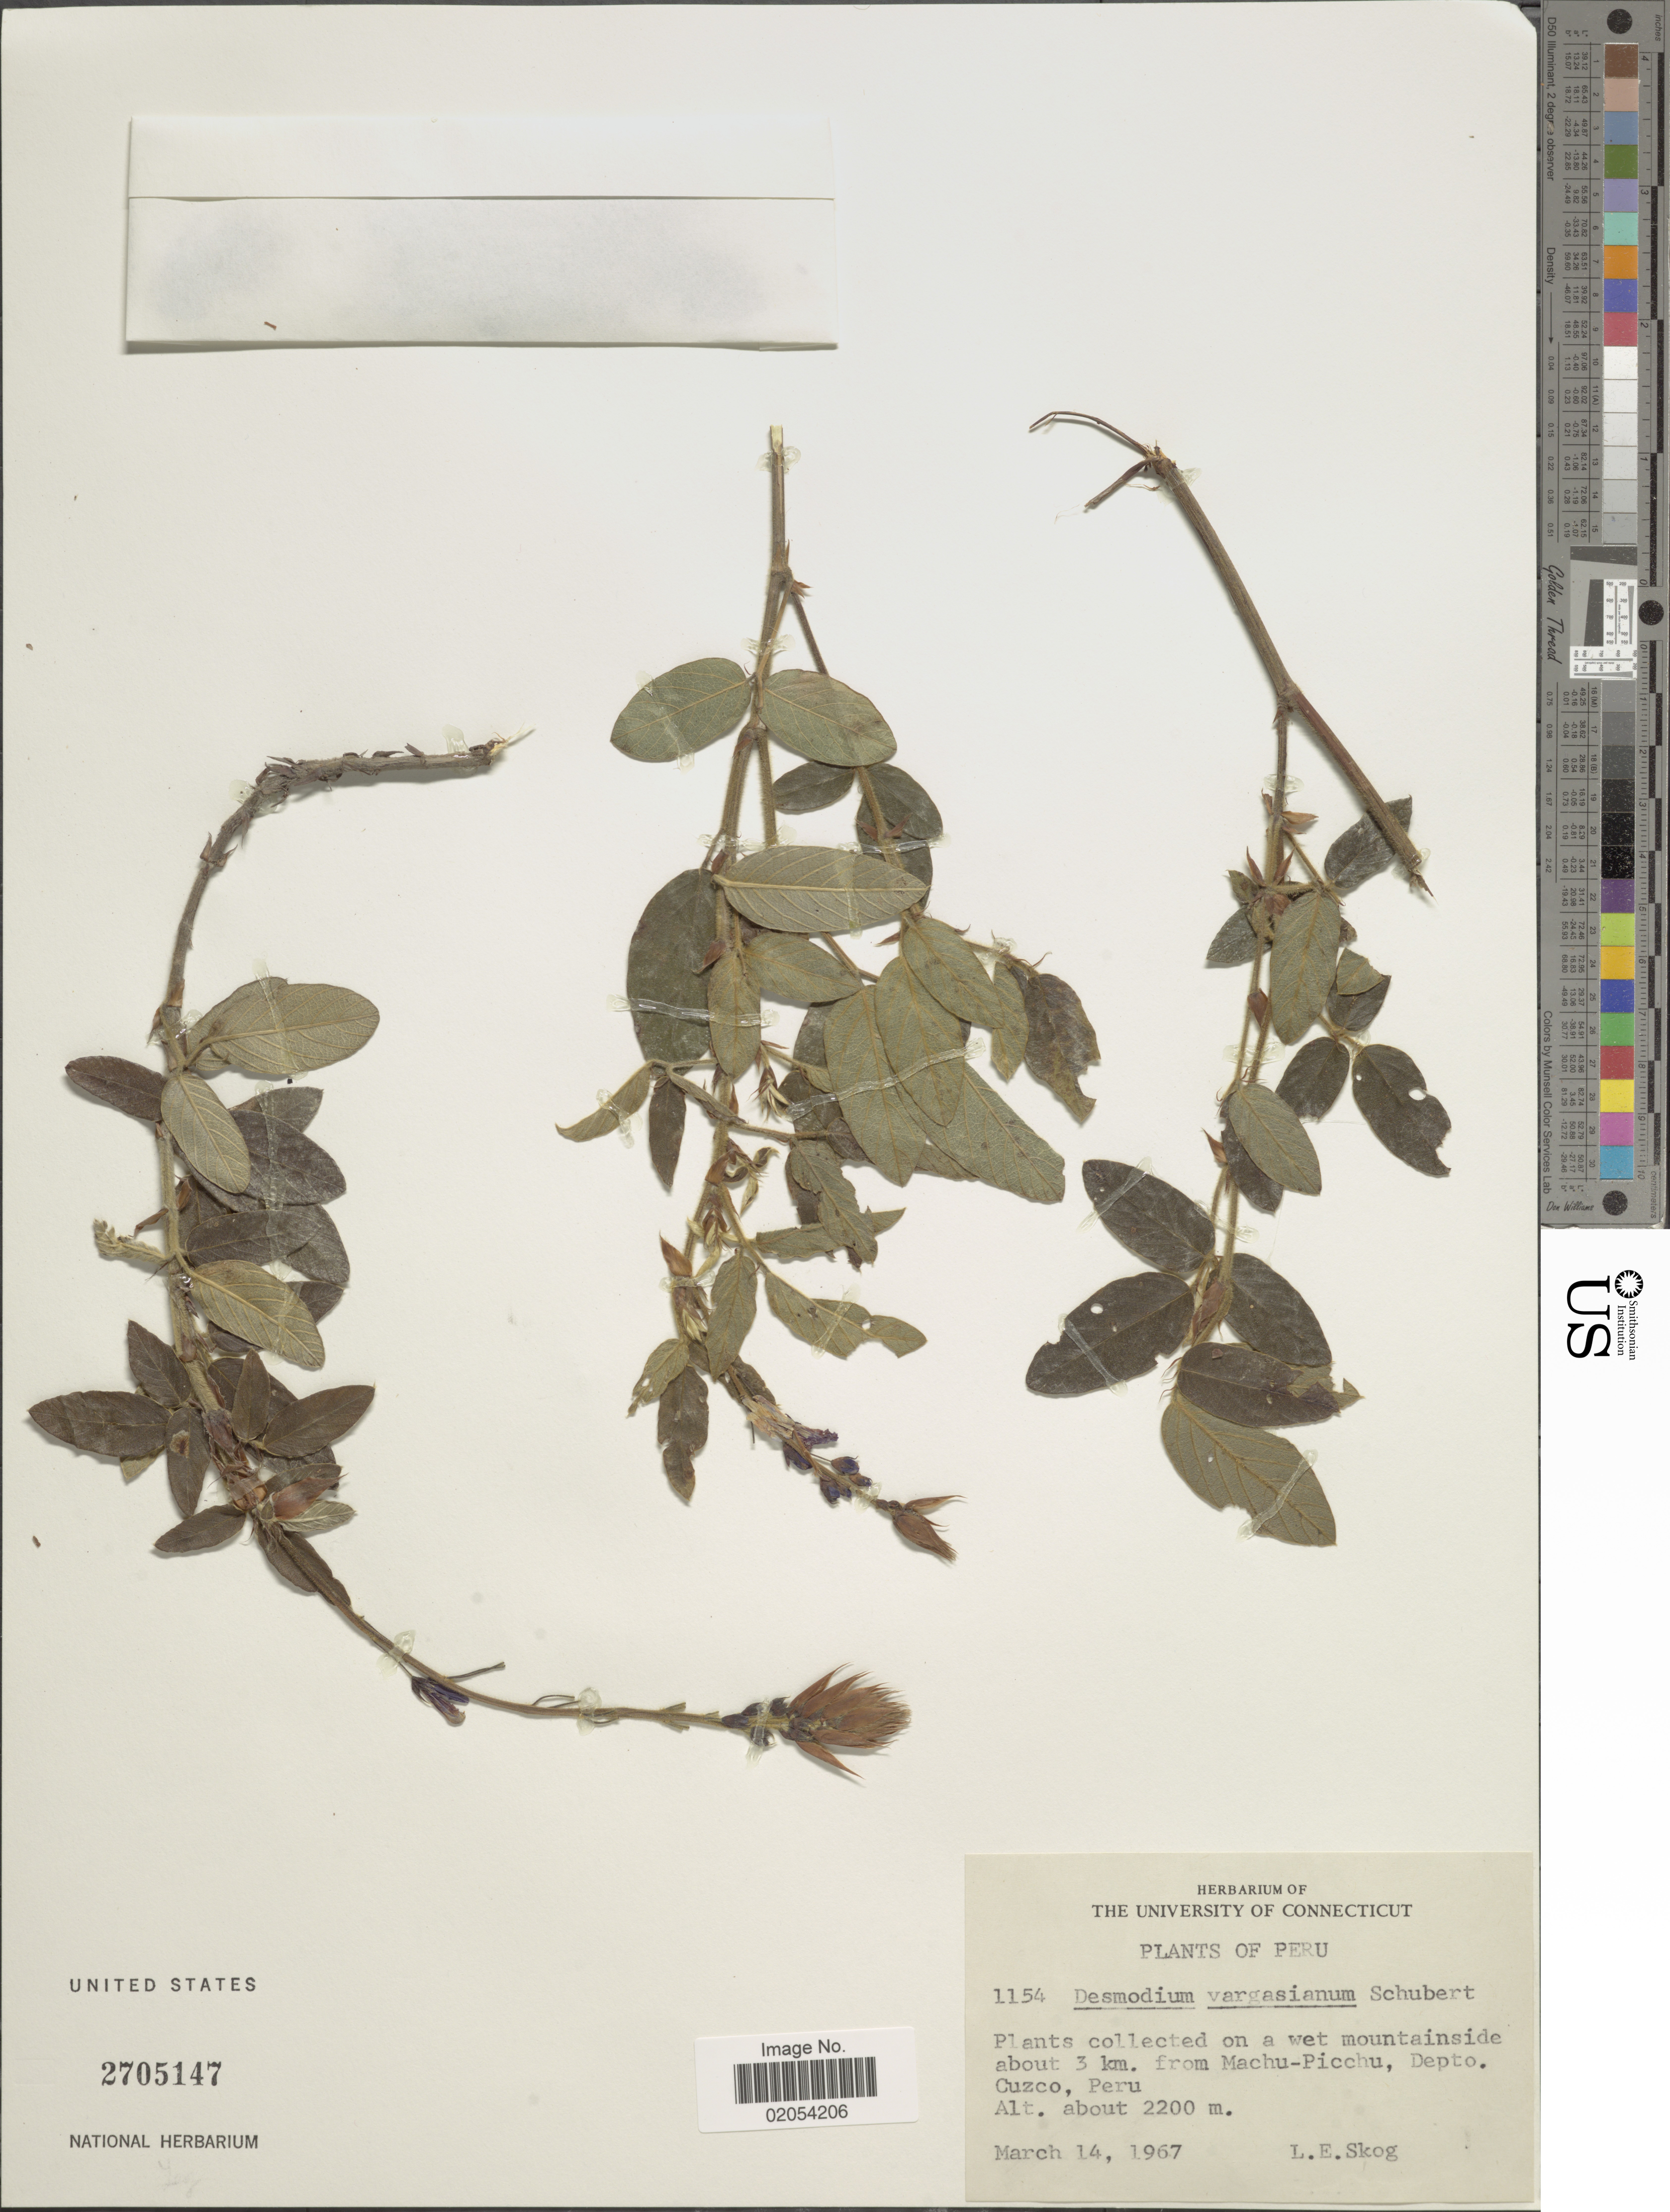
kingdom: Plantae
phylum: Tracheophyta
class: Magnoliopsida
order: Fabales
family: Fabaceae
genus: Desmodium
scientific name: Desmodium vargasianum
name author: B.G. Schub.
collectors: L. E. Skog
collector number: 1154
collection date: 1967-03-14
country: Peru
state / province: Cusco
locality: about 3 km. from Machu-Picchu, Depto. Cuzco. Peru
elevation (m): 2200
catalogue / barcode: US 2705147